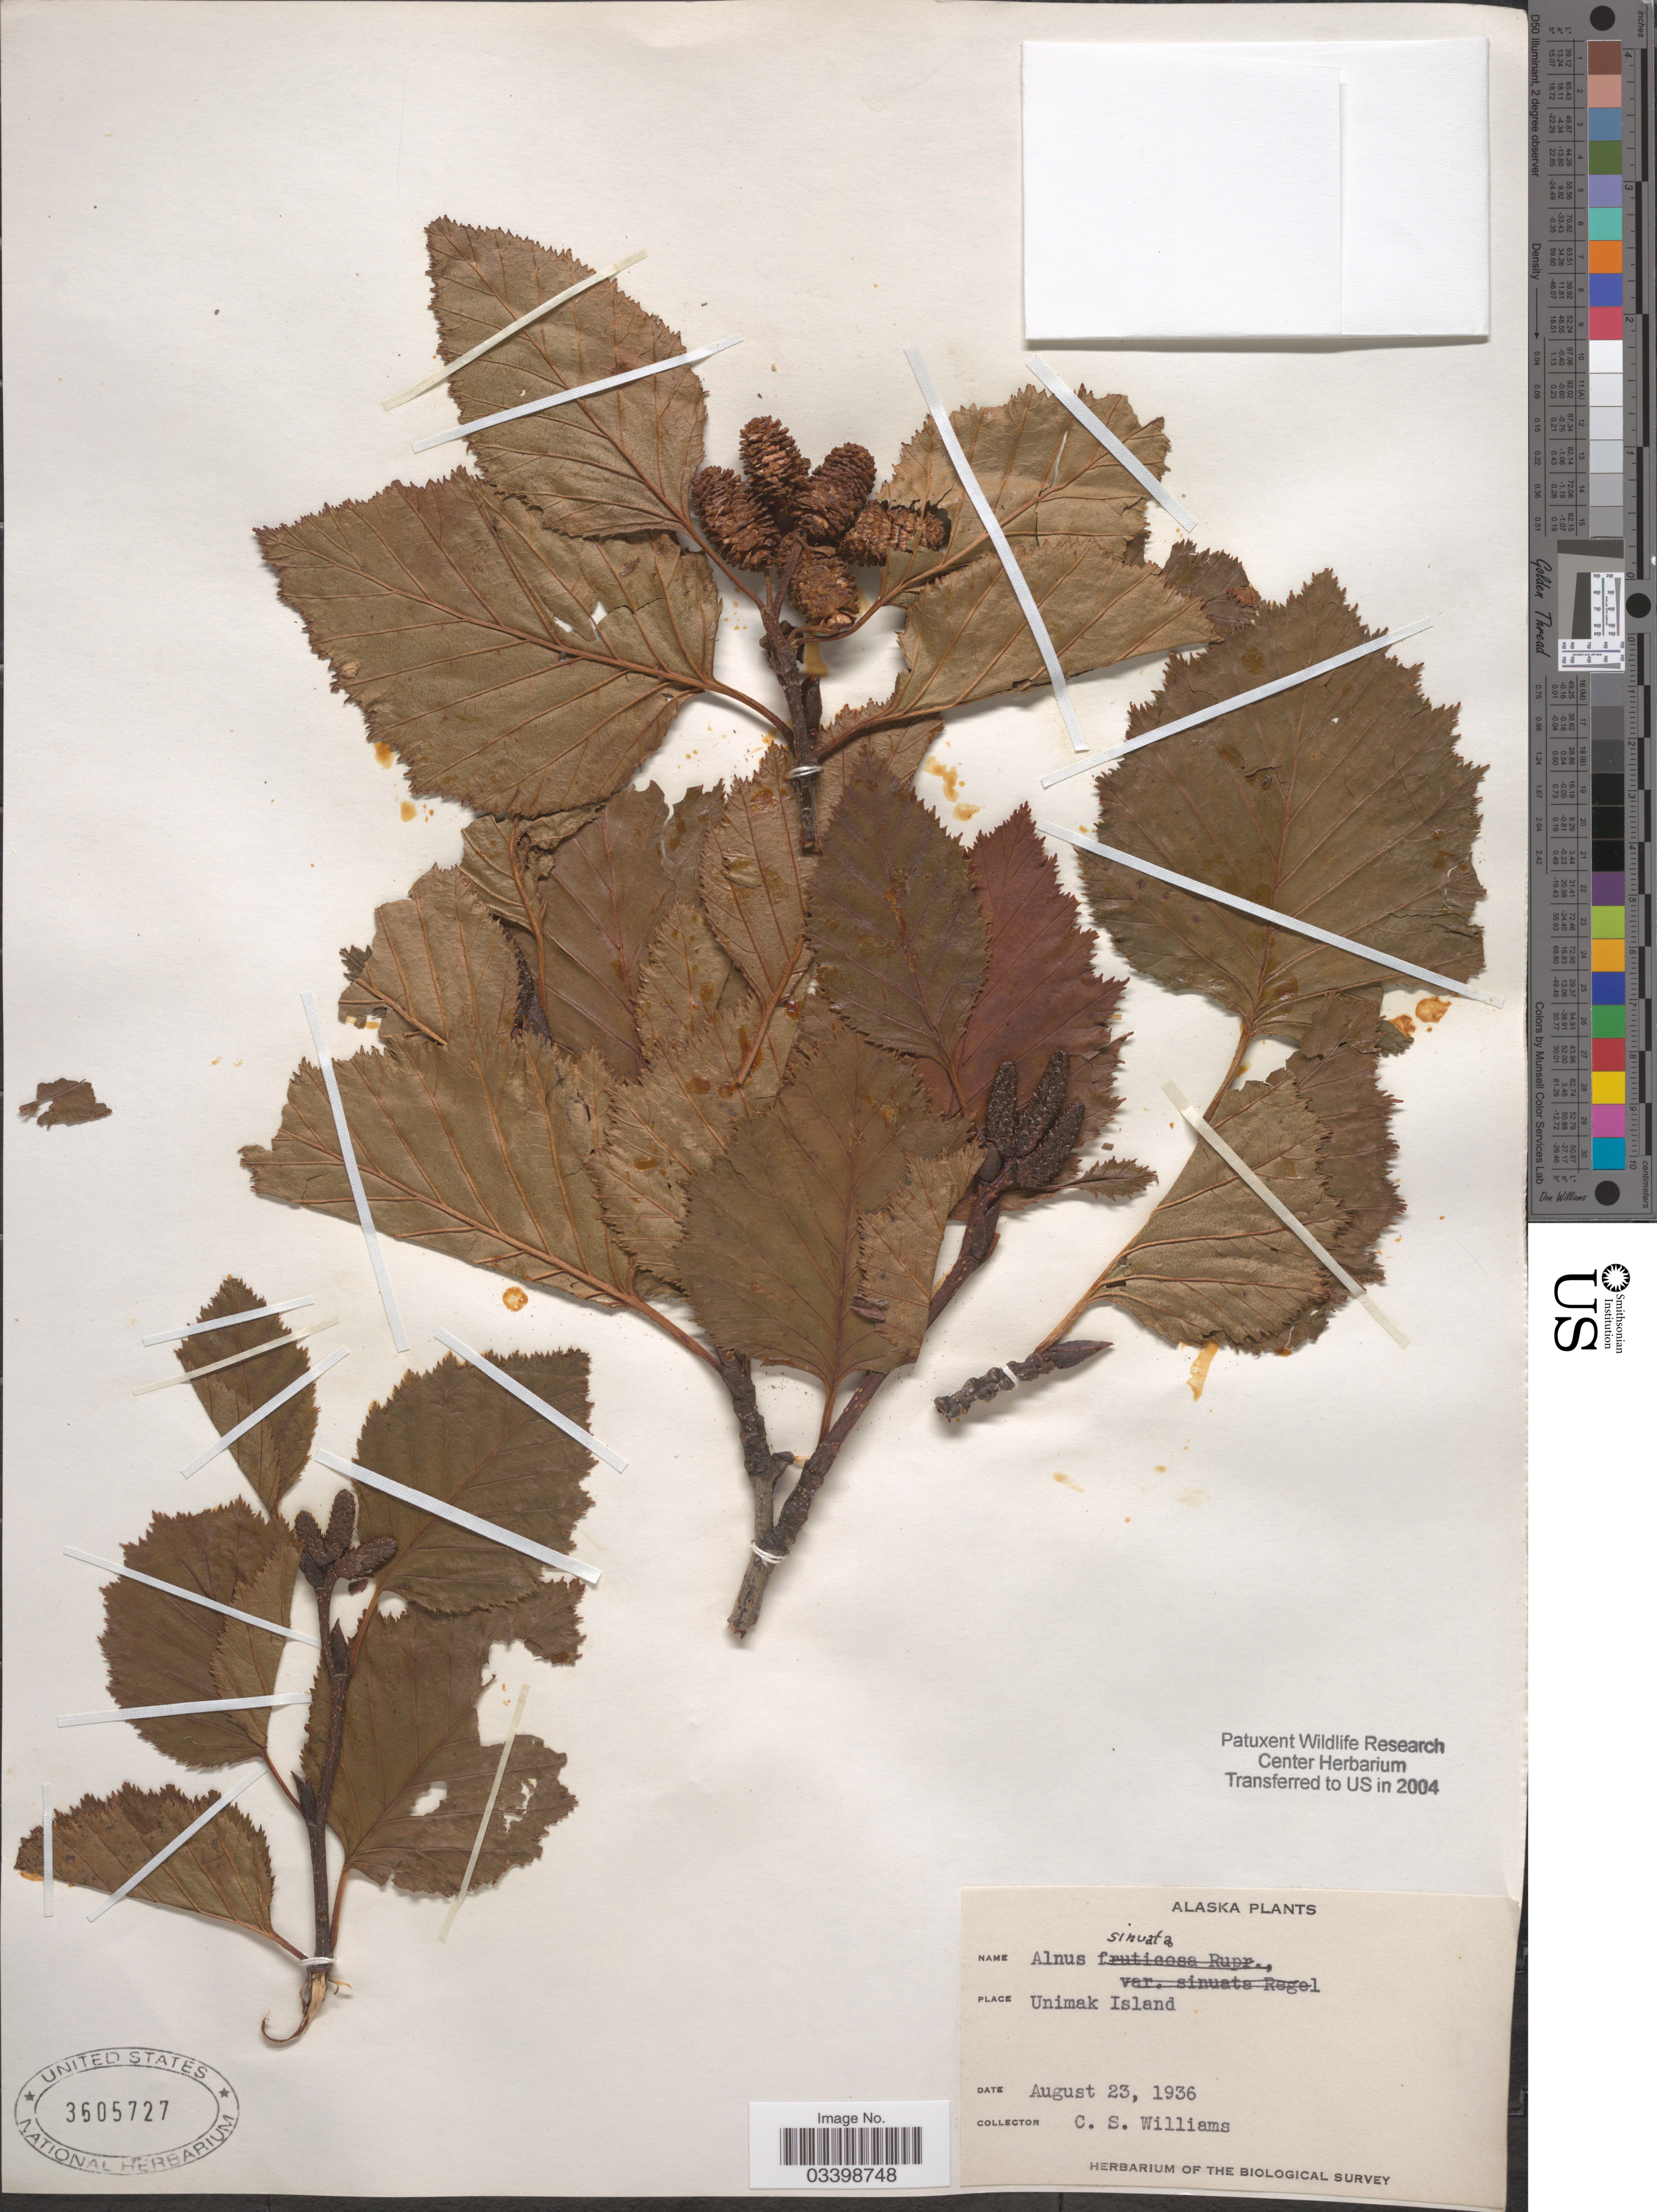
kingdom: Plantae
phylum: Tracheophyta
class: Magnoliopsida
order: Fagales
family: Betulaceae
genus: Alnus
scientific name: Alnus viridis subsp. sinuata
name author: Regel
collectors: C. Williams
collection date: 1936-08-23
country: United States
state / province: Alaska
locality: Unimak Island.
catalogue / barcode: US 3605727